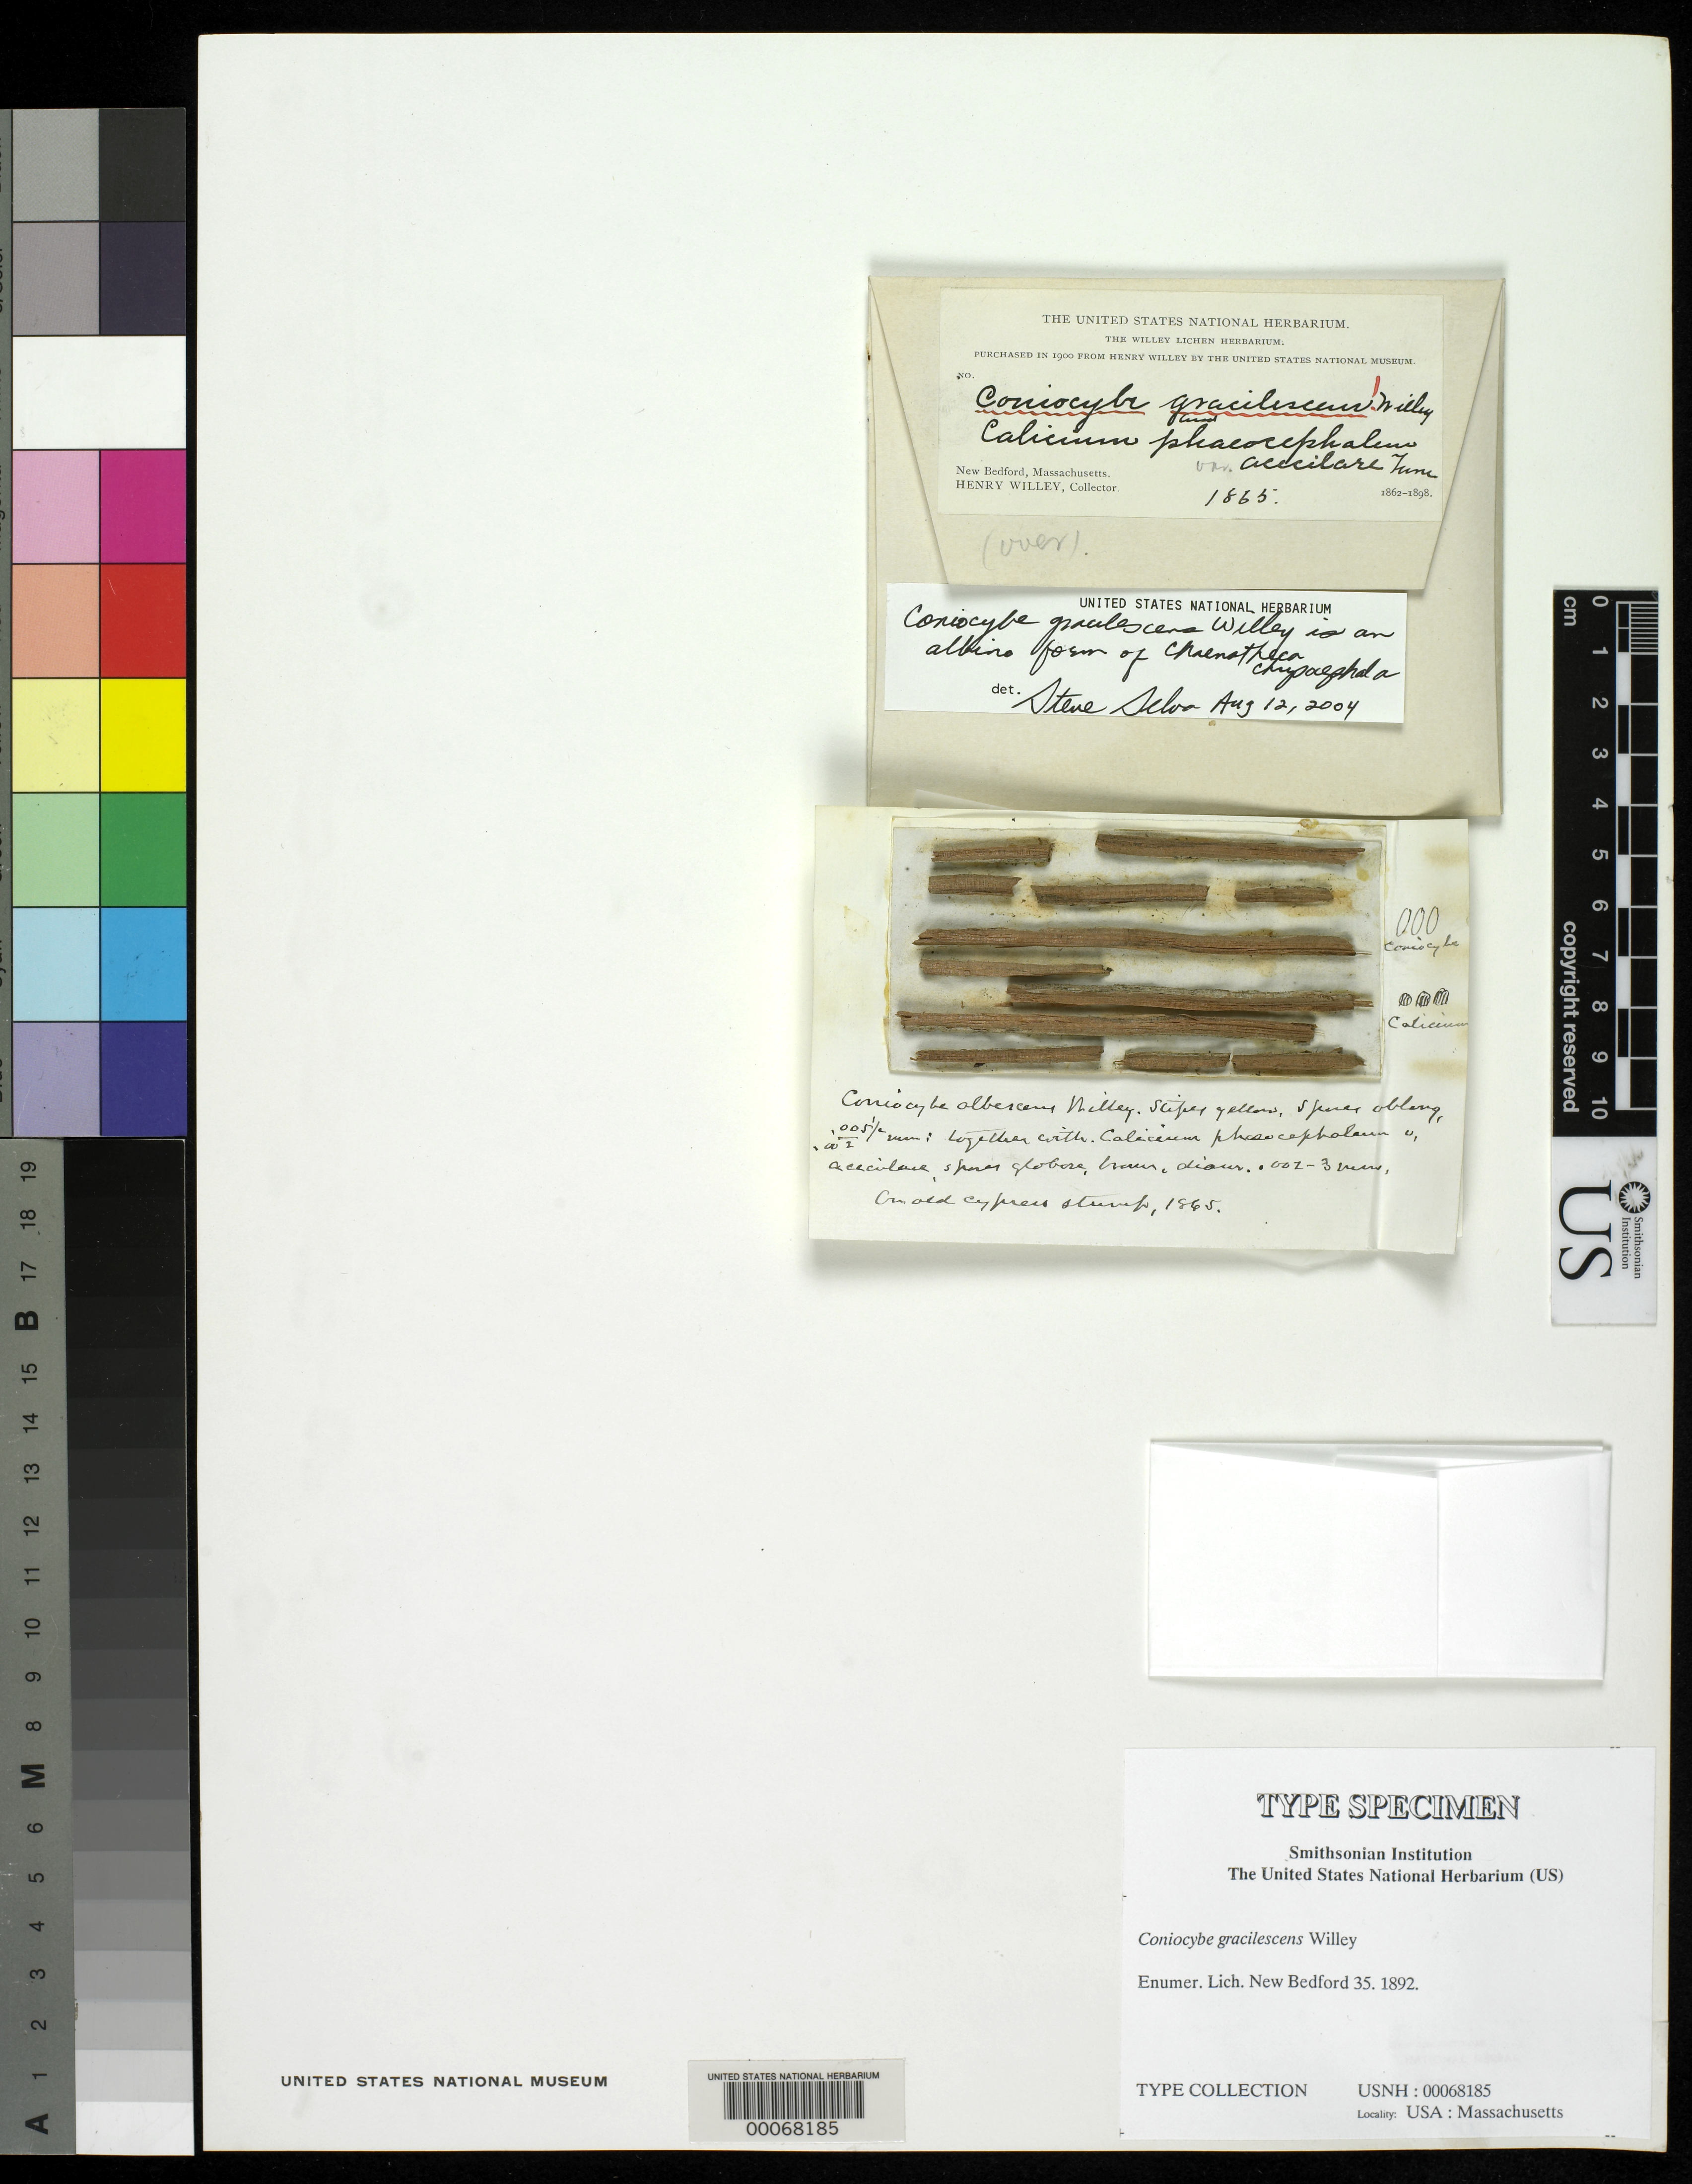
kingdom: Fungi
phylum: Ascomycota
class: Coniocybomycetes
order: Coniocybales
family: Coniocybaceae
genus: Coniocybe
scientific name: Coniocybe gracilescens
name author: Willey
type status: Type Collection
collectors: H. Willey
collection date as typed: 1865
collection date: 1865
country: United States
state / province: Massachusetts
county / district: Bristol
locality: New Bedford.